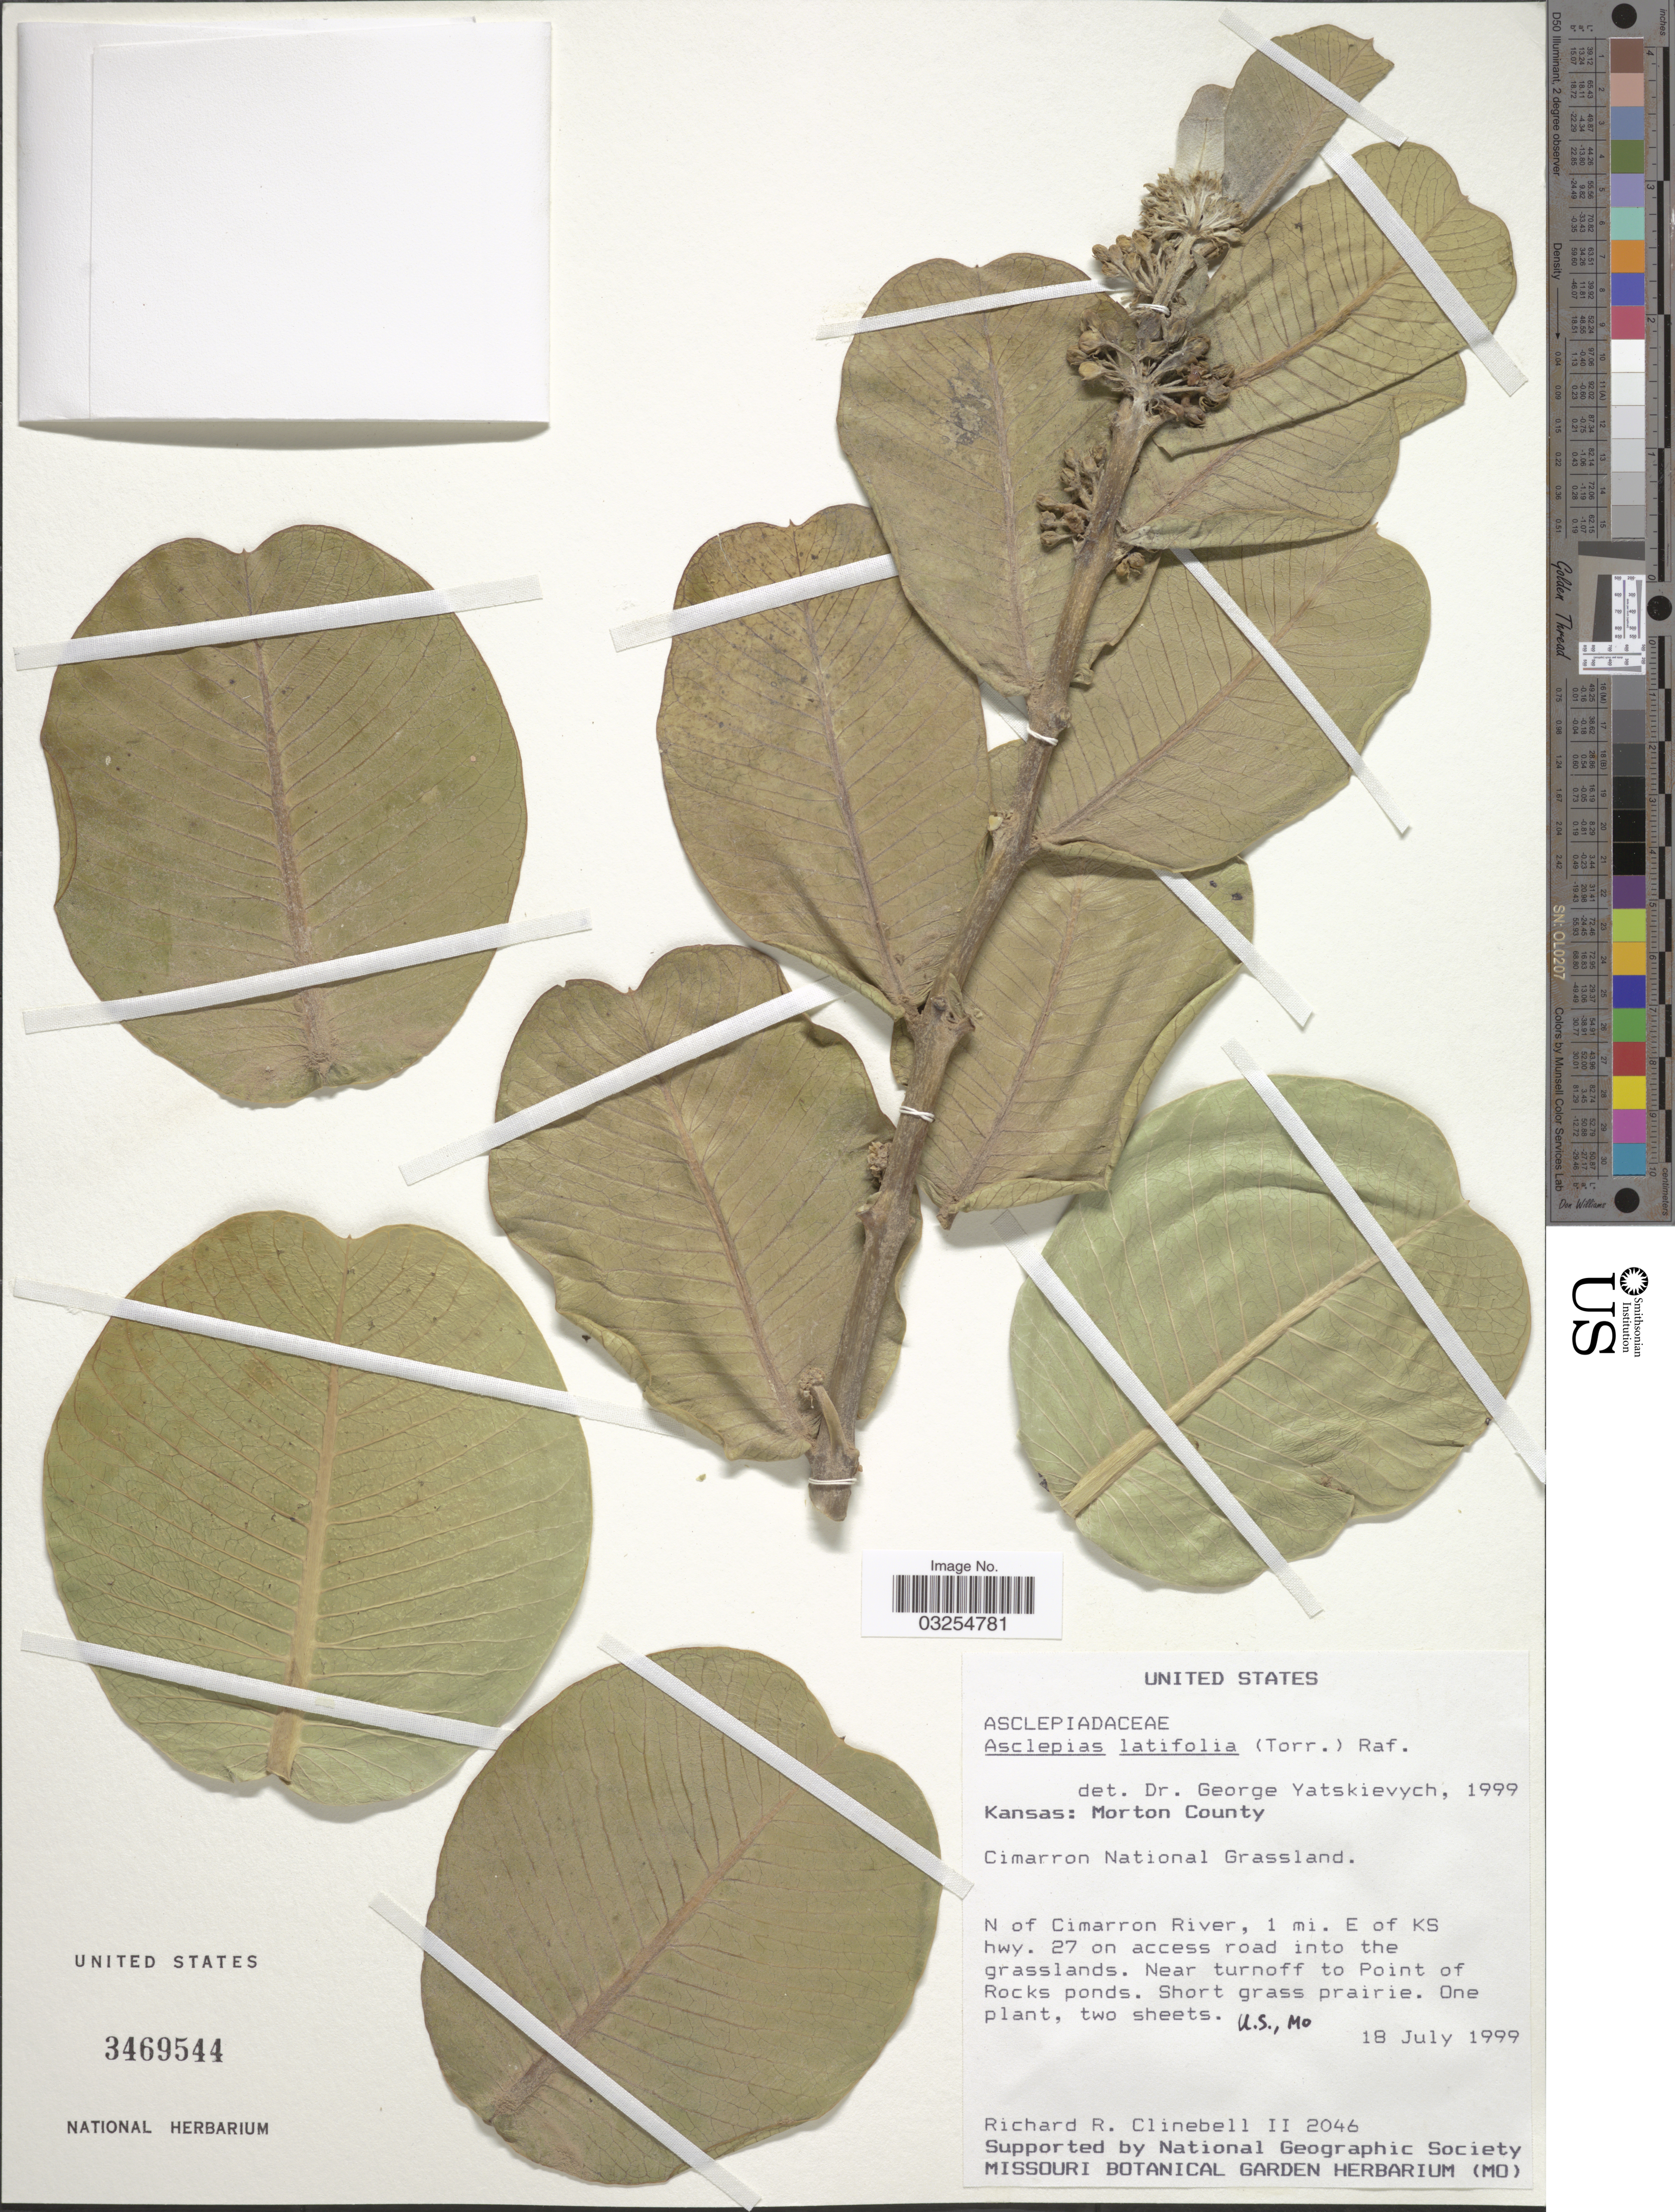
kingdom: Plantae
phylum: Tracheophyta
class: Magnoliopsida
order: Gentianales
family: Apocynaceae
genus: Asclepias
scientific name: Asclepias latifolia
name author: Torr.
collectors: R. Clinebell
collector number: II2046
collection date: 1999-07-18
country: United States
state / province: Kansas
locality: Morton County. Cimarron National Grassland. N of Cimarron River, 1 mi. E. of KS hwy. 27 on access road into the grasslands.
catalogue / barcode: US 3469544